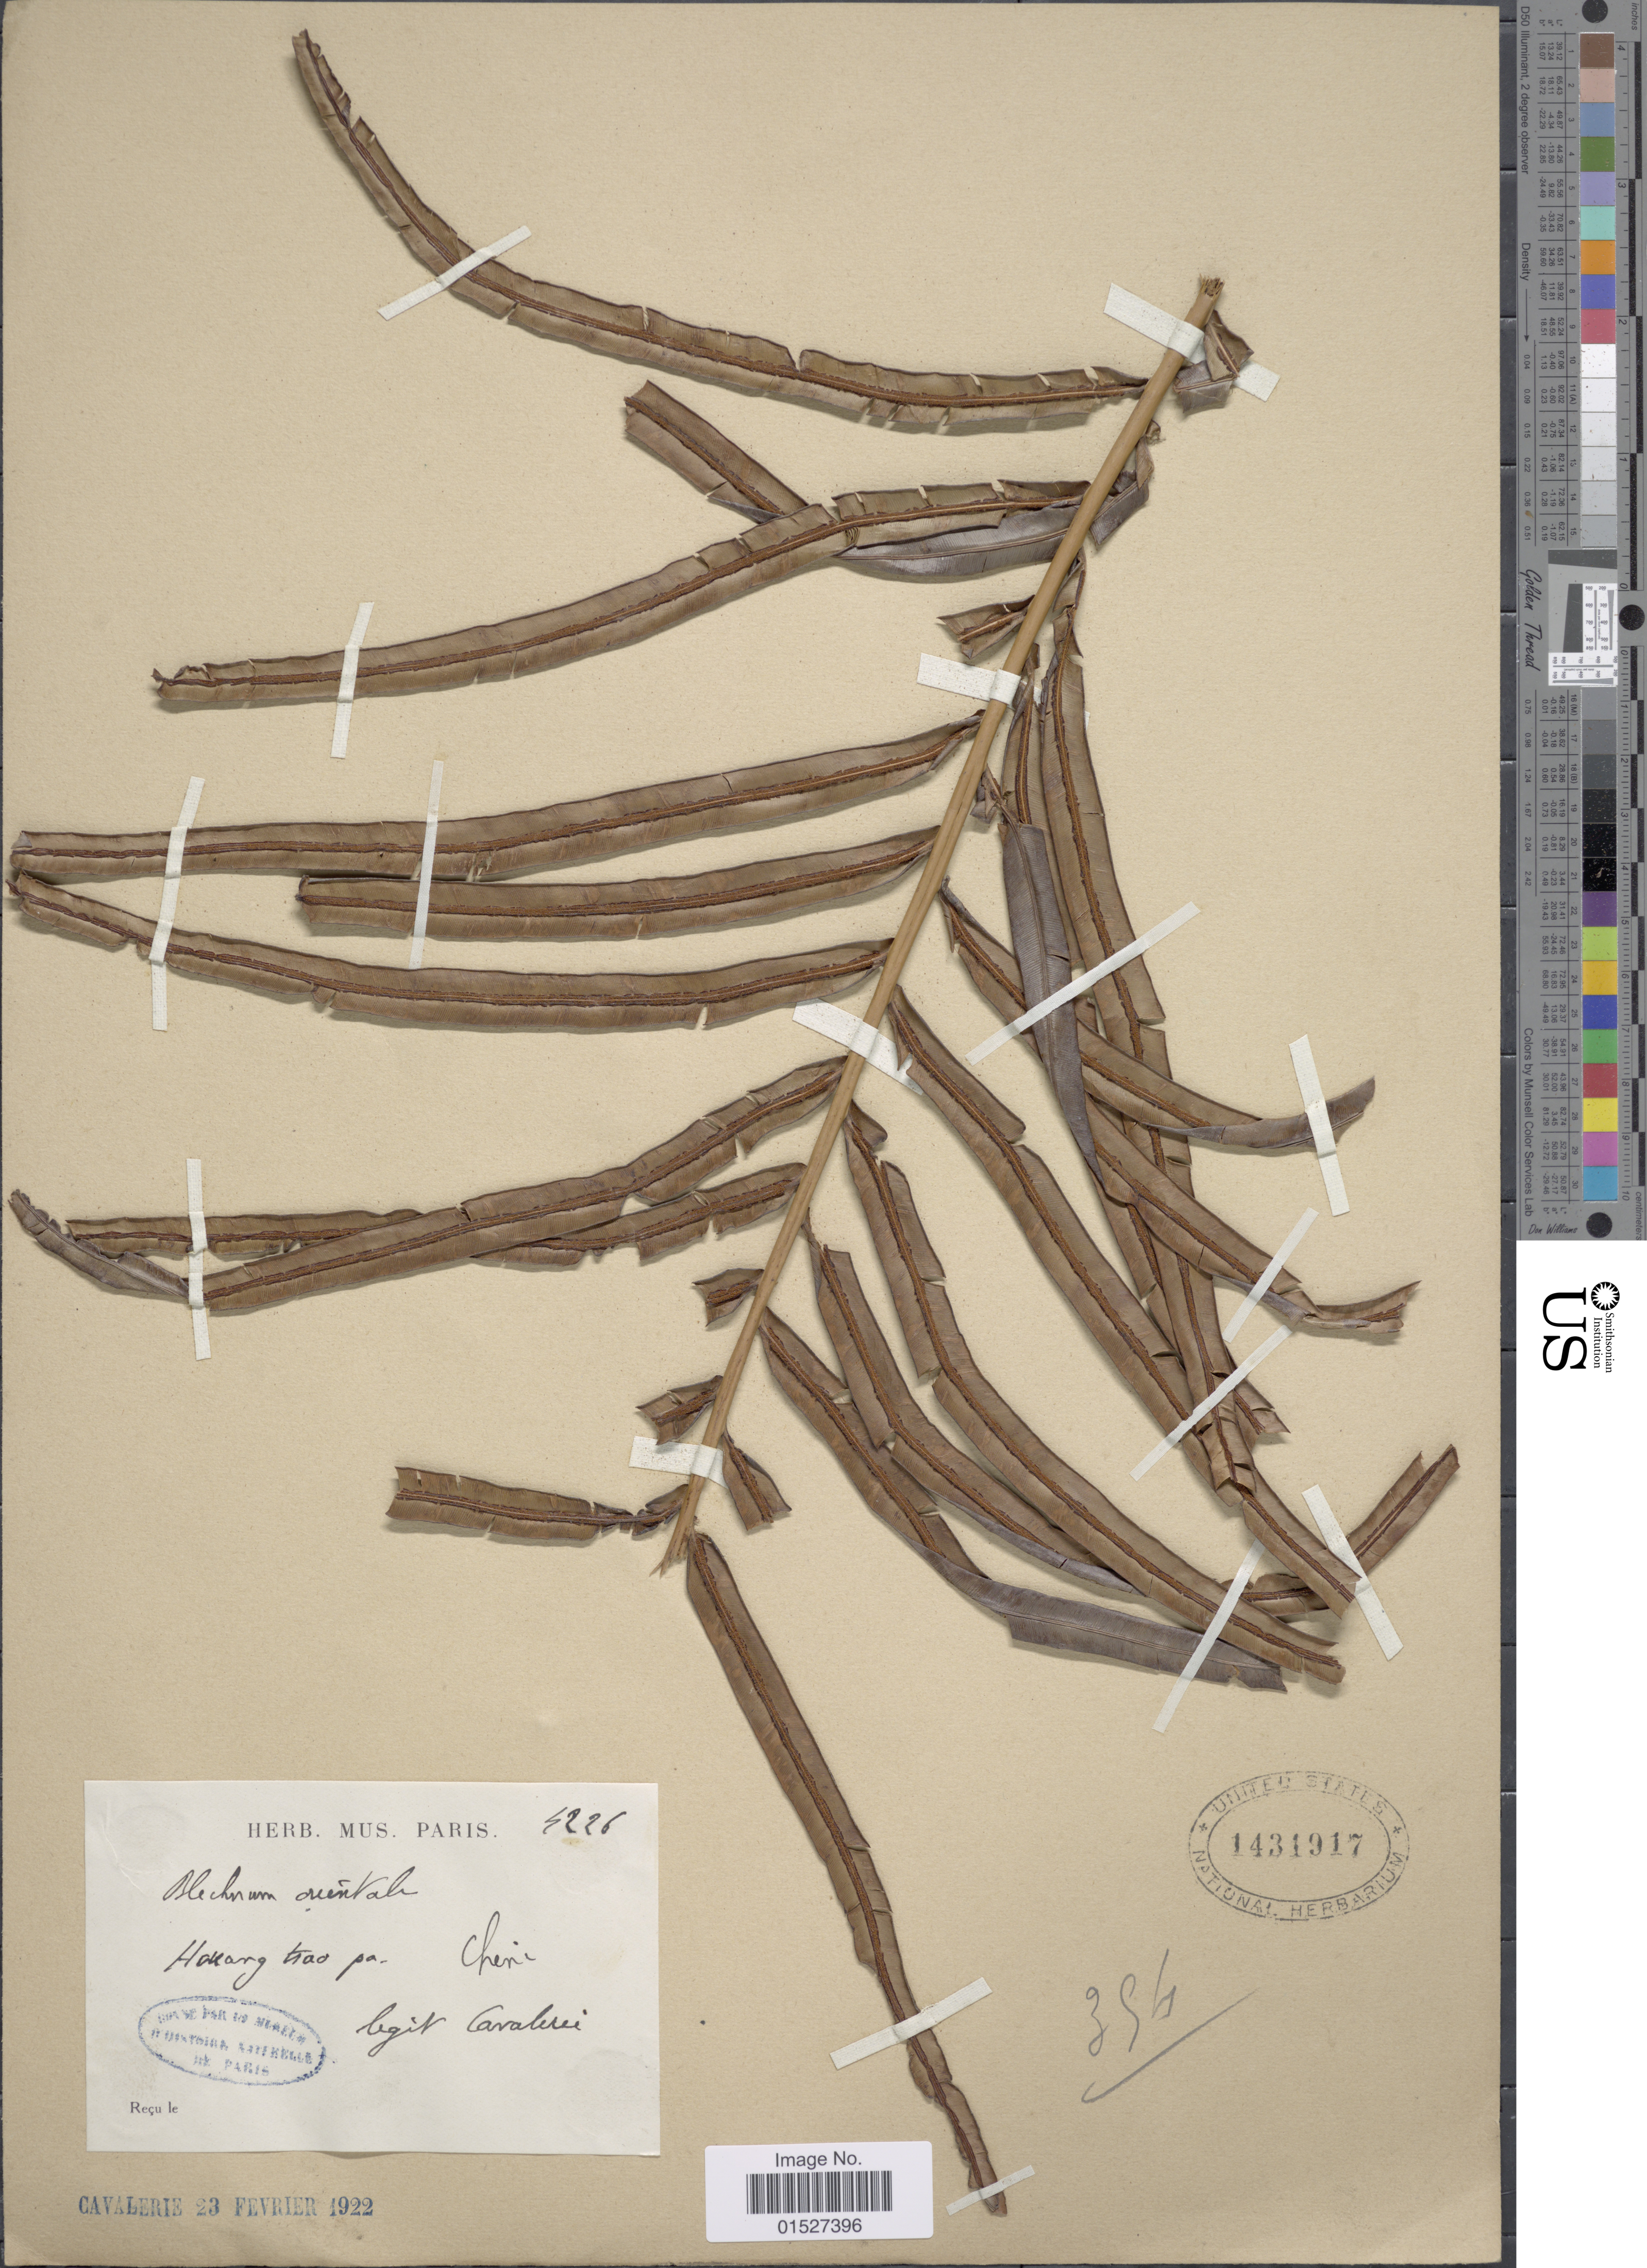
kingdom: Plantae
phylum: Tracheophyta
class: Polypodiopsida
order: Polypodiales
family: Blechnaceae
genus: Blechnum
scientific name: Blechnum orientale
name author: L.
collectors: -. Cavalerie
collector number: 5226*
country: China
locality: Hakang trao pa. Chine. [interpreted]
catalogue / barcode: US 1431917